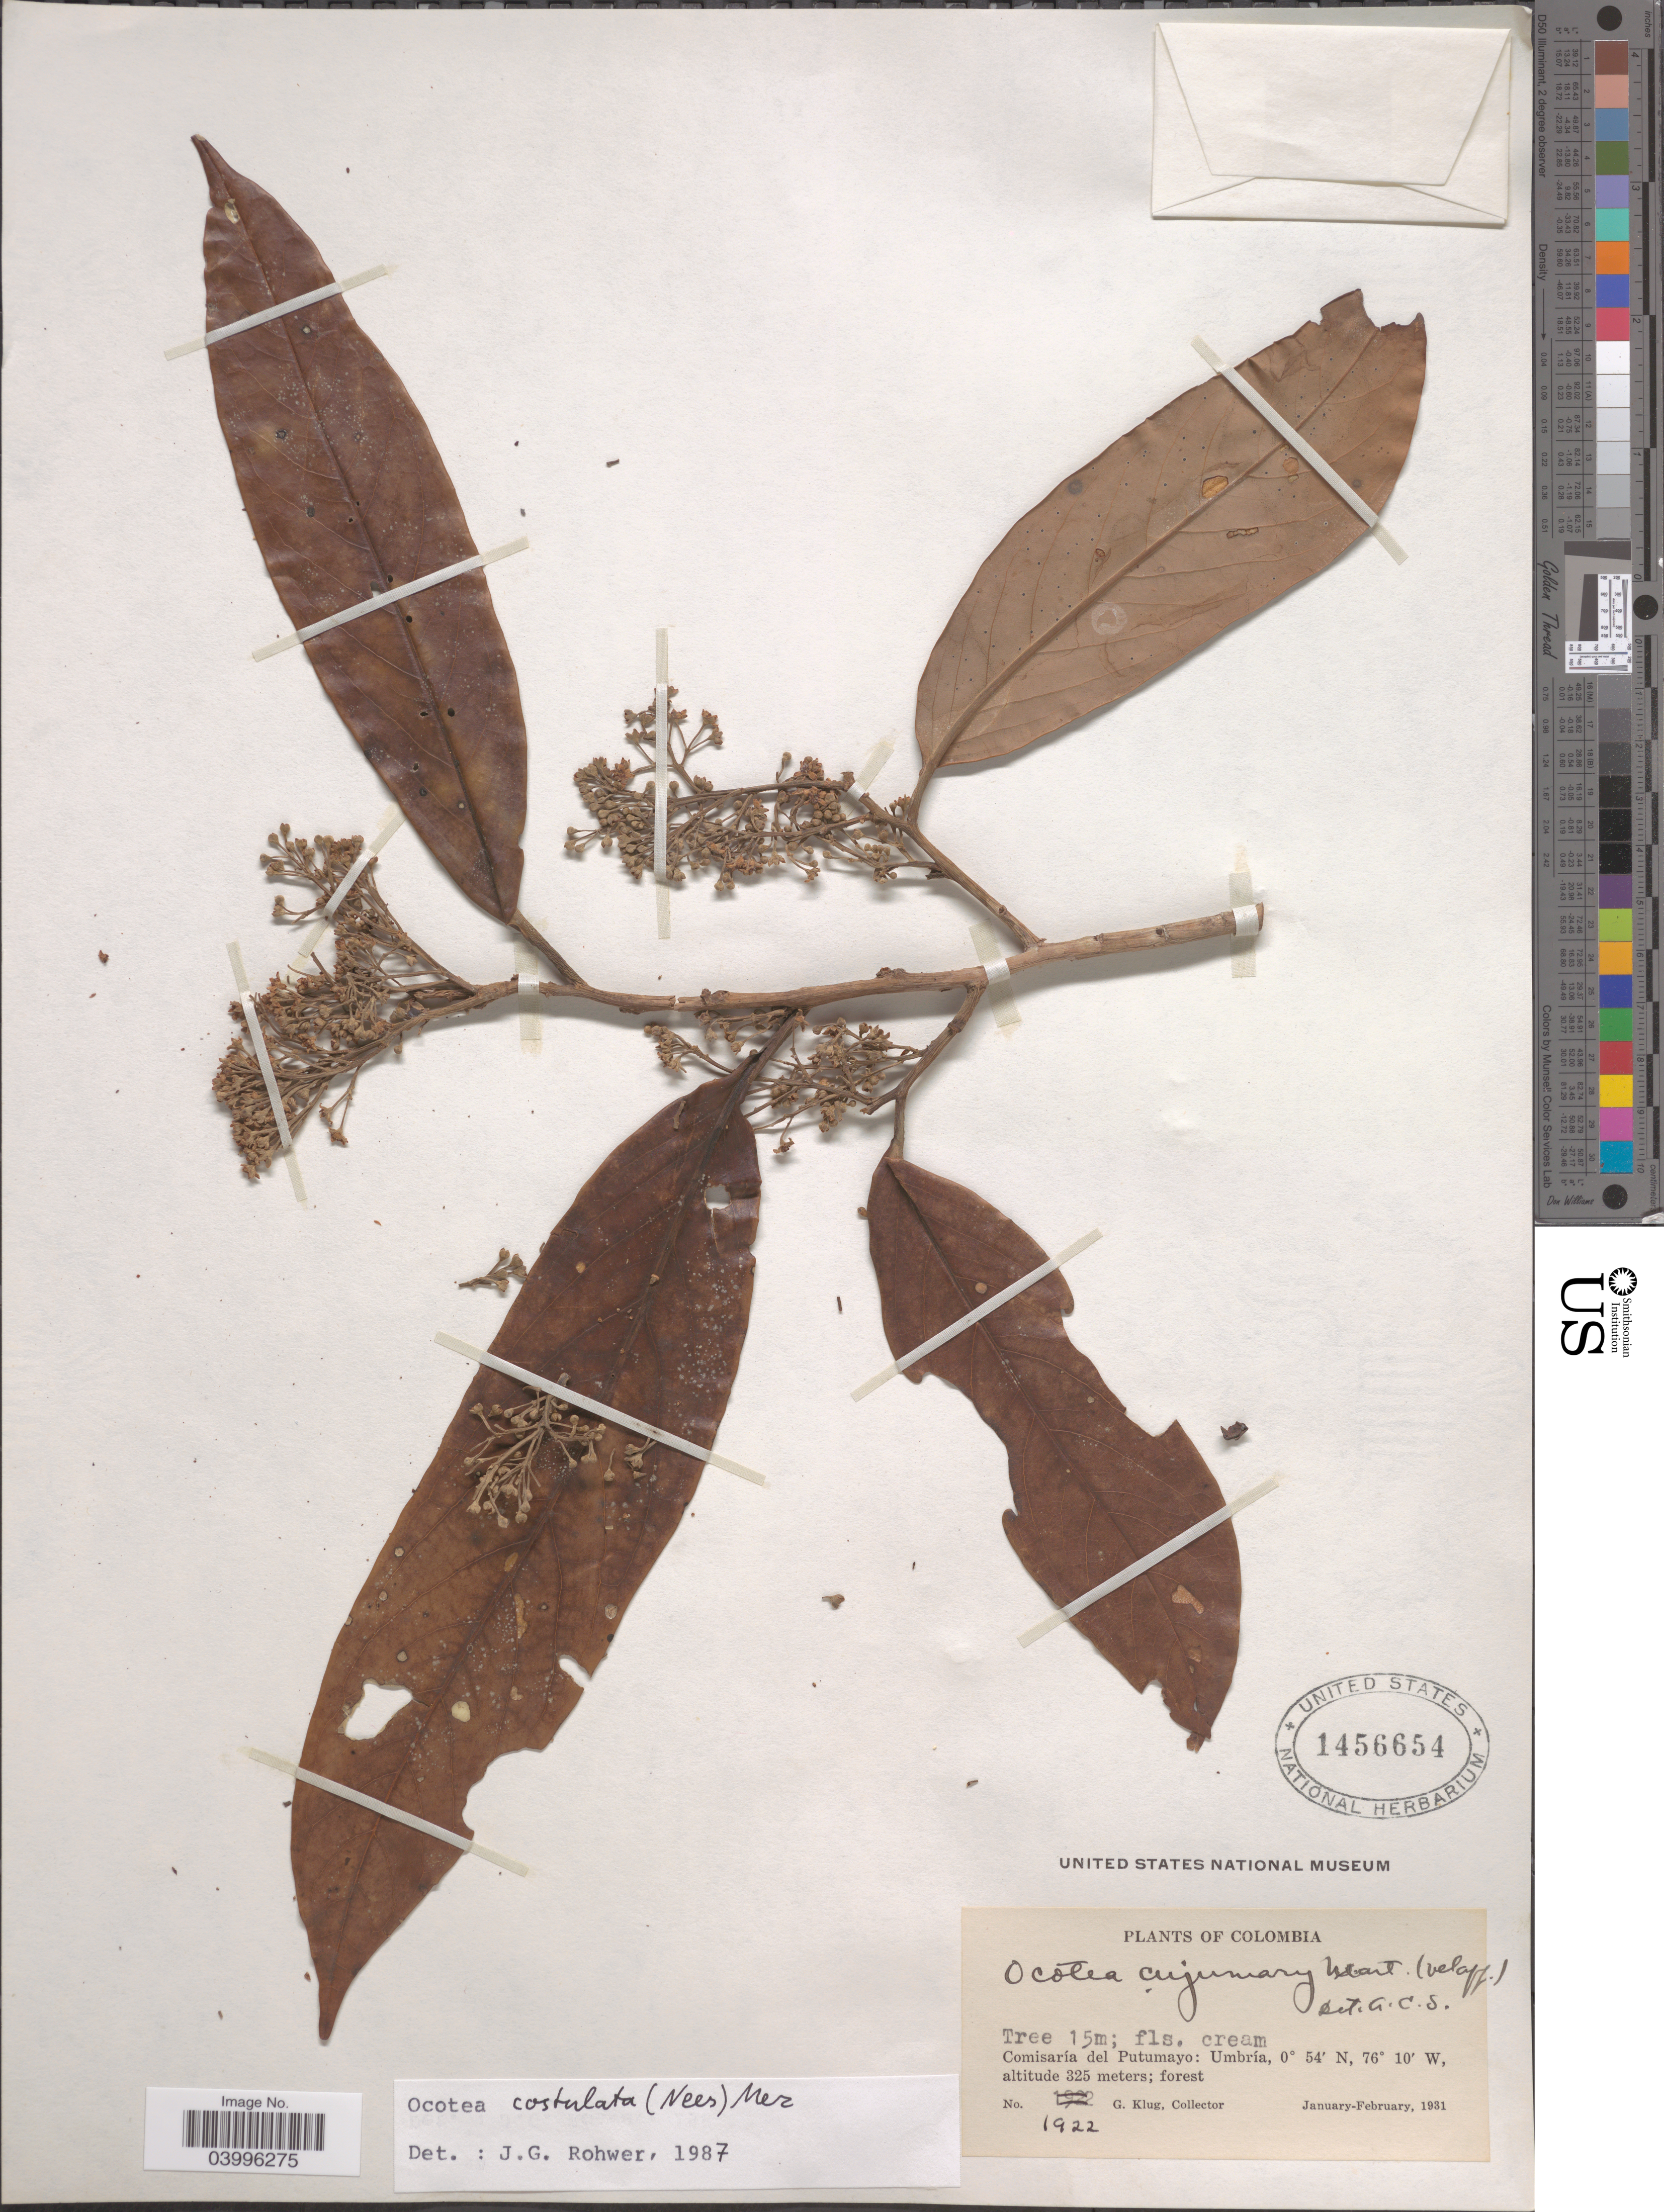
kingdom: Plantae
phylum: Tracheophyta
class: Magnoliopsida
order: Laurales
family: Lauraceae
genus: Ocotea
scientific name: Ocotea costulata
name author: (Nees) Mez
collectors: G. Klug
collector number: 1922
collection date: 1931-01/1931-02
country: Colombia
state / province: Putumayo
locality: Comisaría del Putumayo: Umbría.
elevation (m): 325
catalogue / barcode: US 1456654